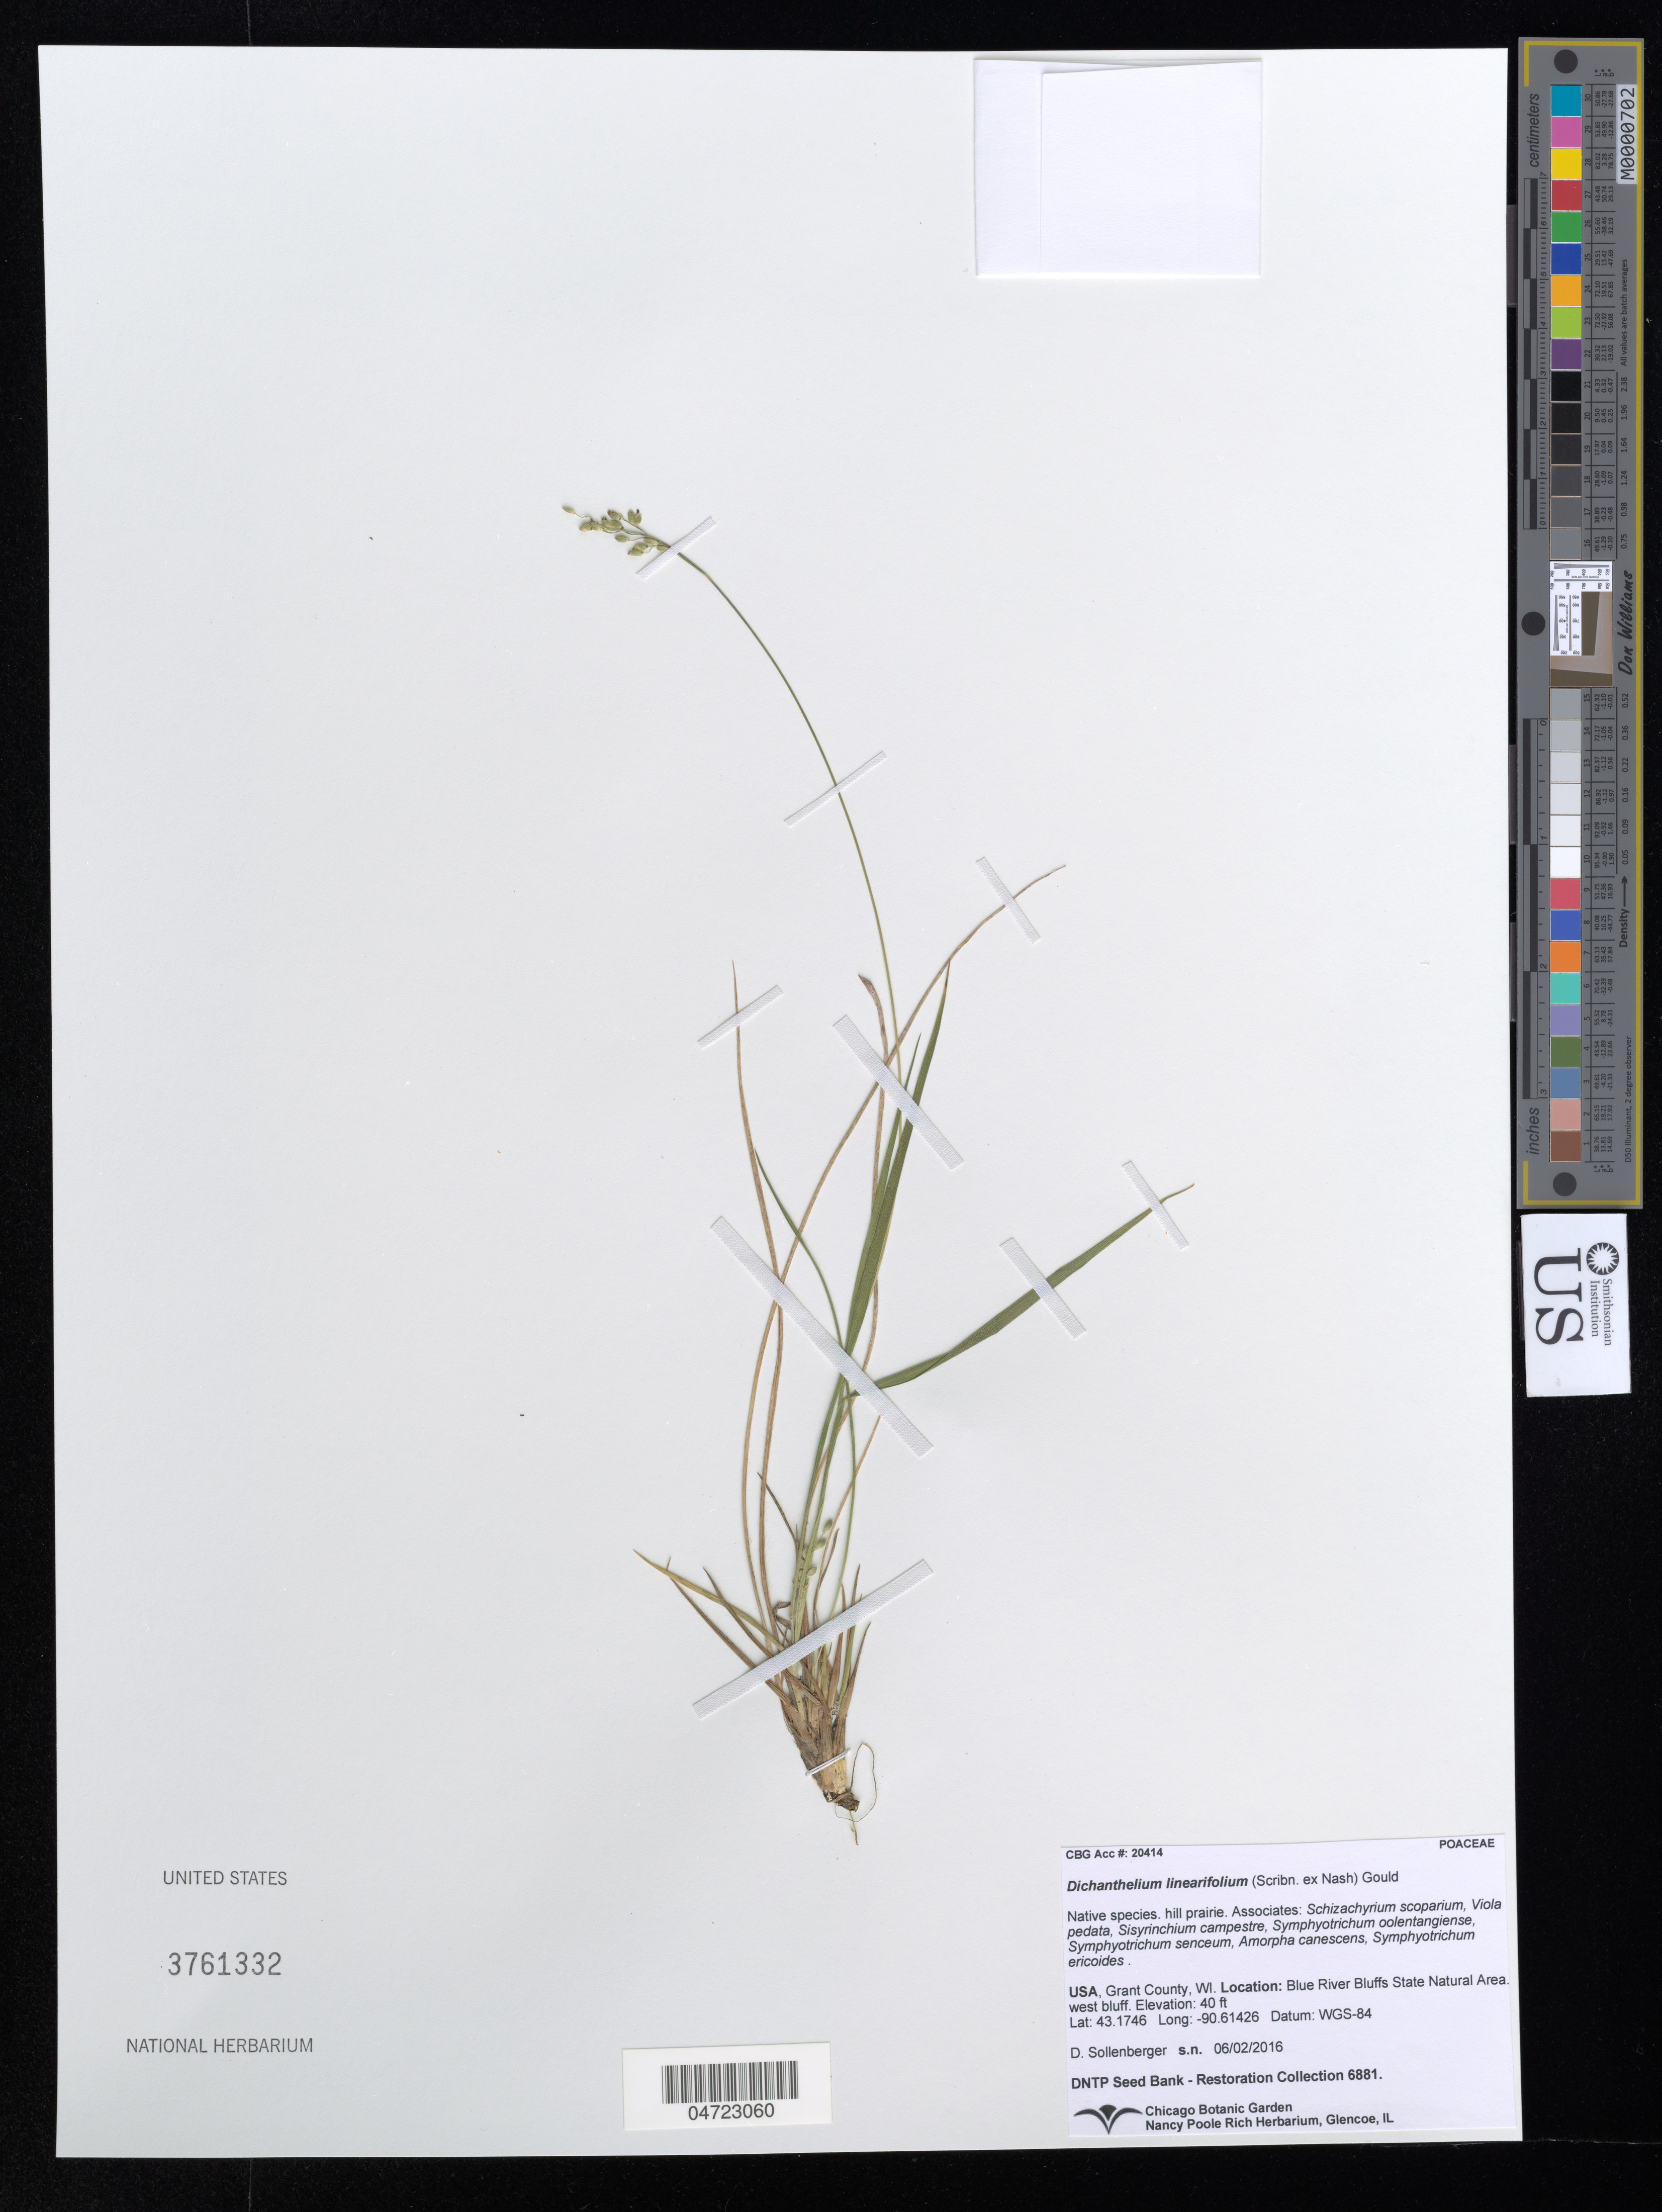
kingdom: Plantae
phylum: Tracheophyta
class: Liliopsida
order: Poales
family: Poaceae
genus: Dichanthelium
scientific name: Dichanthelium linearifolium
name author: (Scribn.) Gould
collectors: D. Sollenberger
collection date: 2016-06-02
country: United States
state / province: Wisconsin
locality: Grant County, WI. Blue River Bluffs State Natural Area. west bluff.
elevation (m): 12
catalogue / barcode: US 3761332